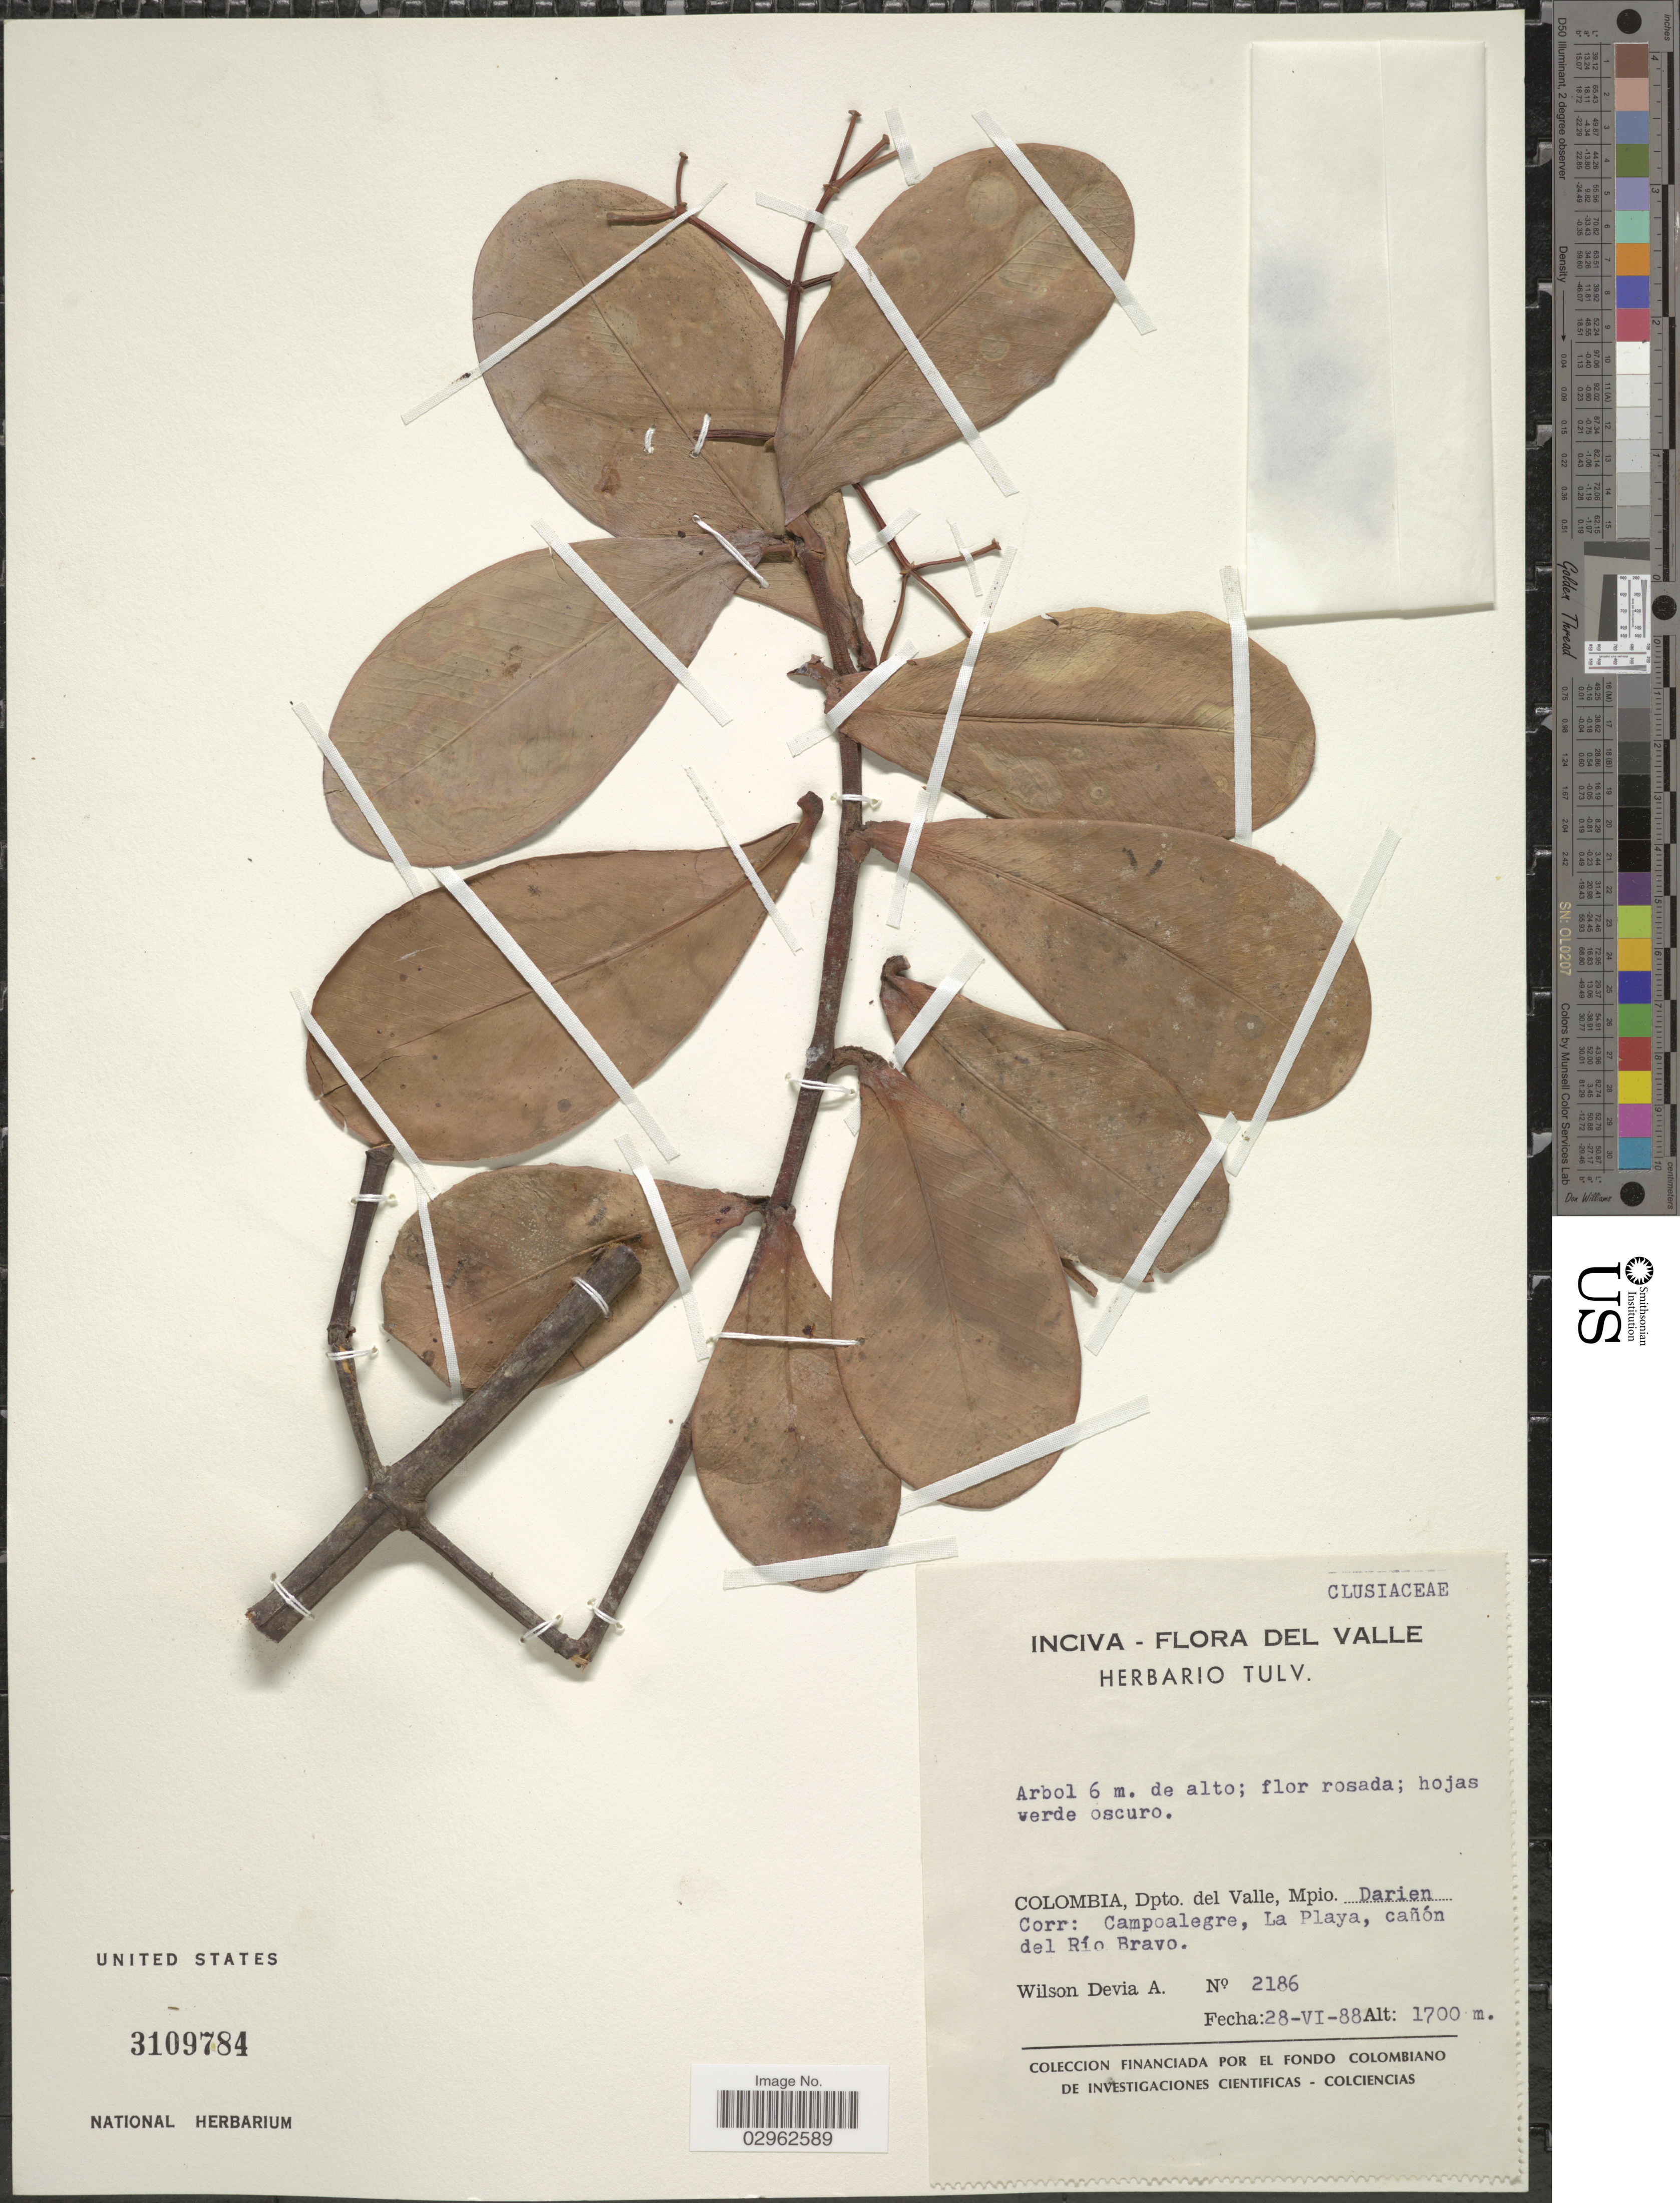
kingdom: Plantae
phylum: Tracheophyta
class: Magnoliopsida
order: Malpighiales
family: Clusiaceae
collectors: W. Devia A.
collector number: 2186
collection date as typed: Transcribed d/m/y: 28/6/88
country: Colombia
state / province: Valle del Cauca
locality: Dpto. del Valle, Mpio. Darien, Corr: Campoalegre, La Playa, Cañon del Río Bravo.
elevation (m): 1700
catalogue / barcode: US 3109784